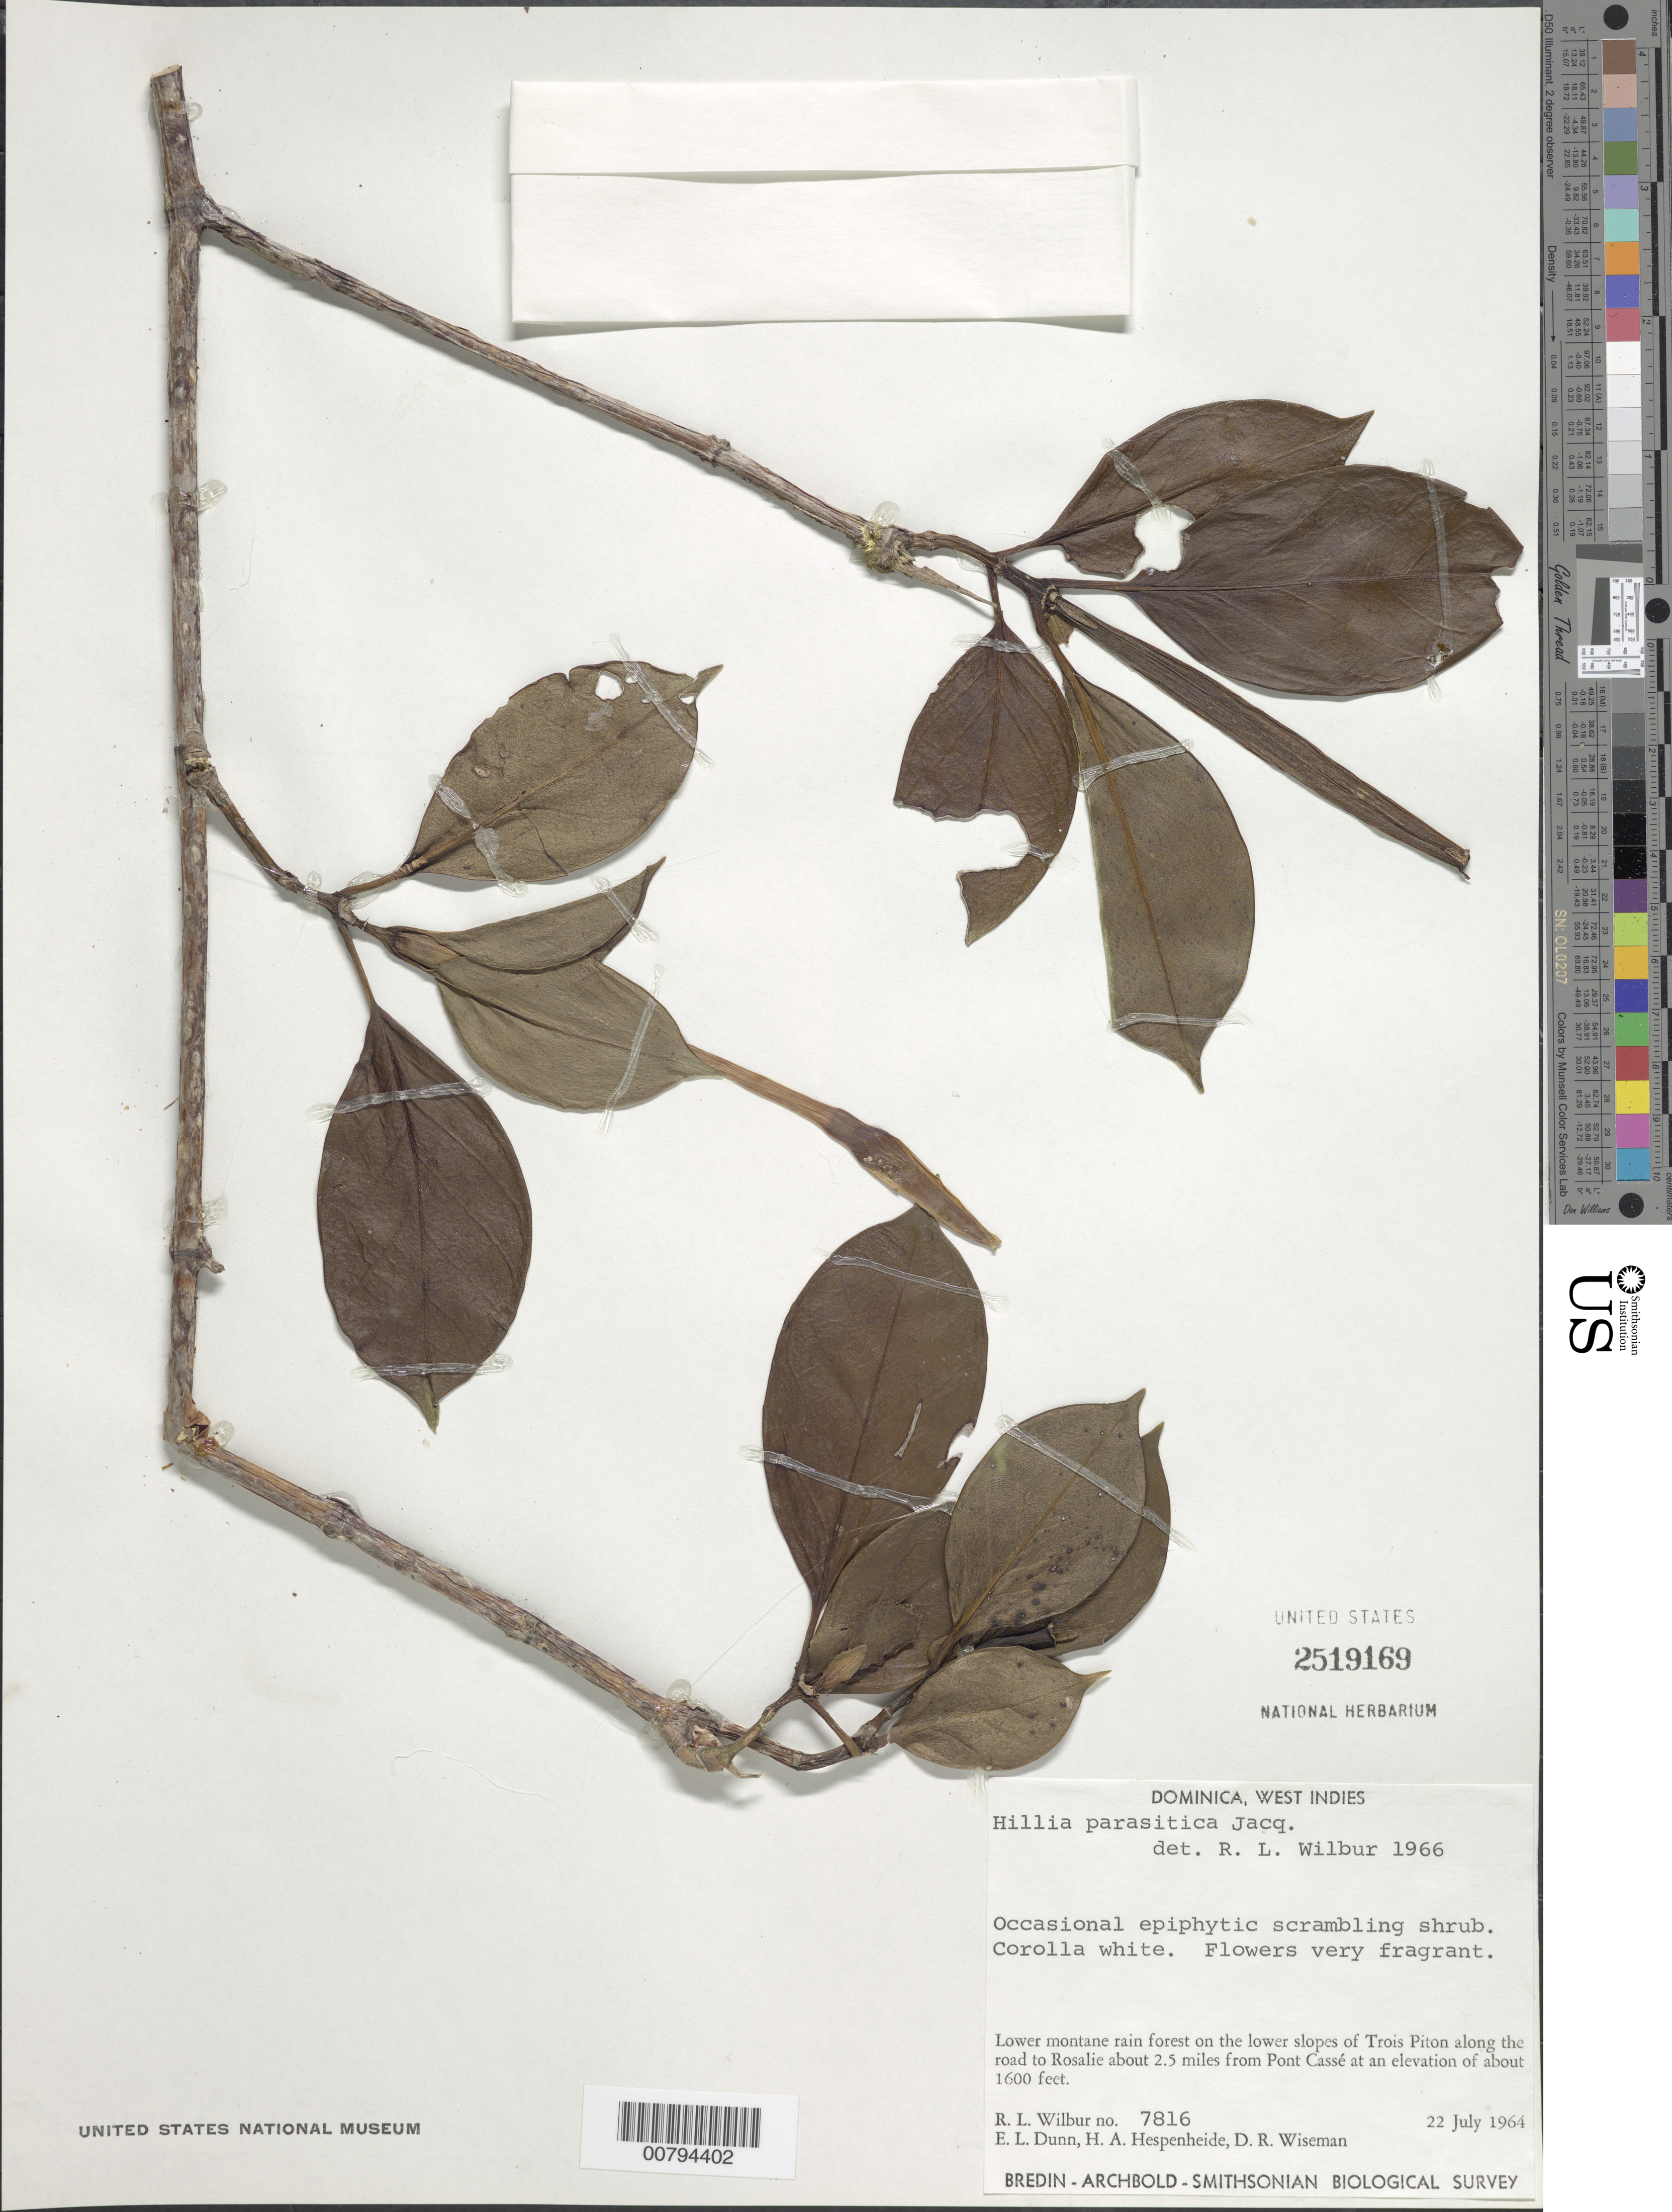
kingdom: Plantae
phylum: Tracheophyta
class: Magnoliopsida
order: Gentianales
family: Rubiaceae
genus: Hillia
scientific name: Hillia parasitica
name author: Jacq.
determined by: Wilbur, R. L.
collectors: R. L. Wilbur, E. Dunn, H. A. Hespenheide & D. R. Wiseman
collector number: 7816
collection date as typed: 22 Jul 1964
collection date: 1964-07-22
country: Dominica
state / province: St. Paul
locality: On the lower slopes of Trois Piton along the road to Rosalie, about 2.5.miles from Pont Cassé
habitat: Lower montane rainforest, along road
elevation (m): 488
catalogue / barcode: US 2519169